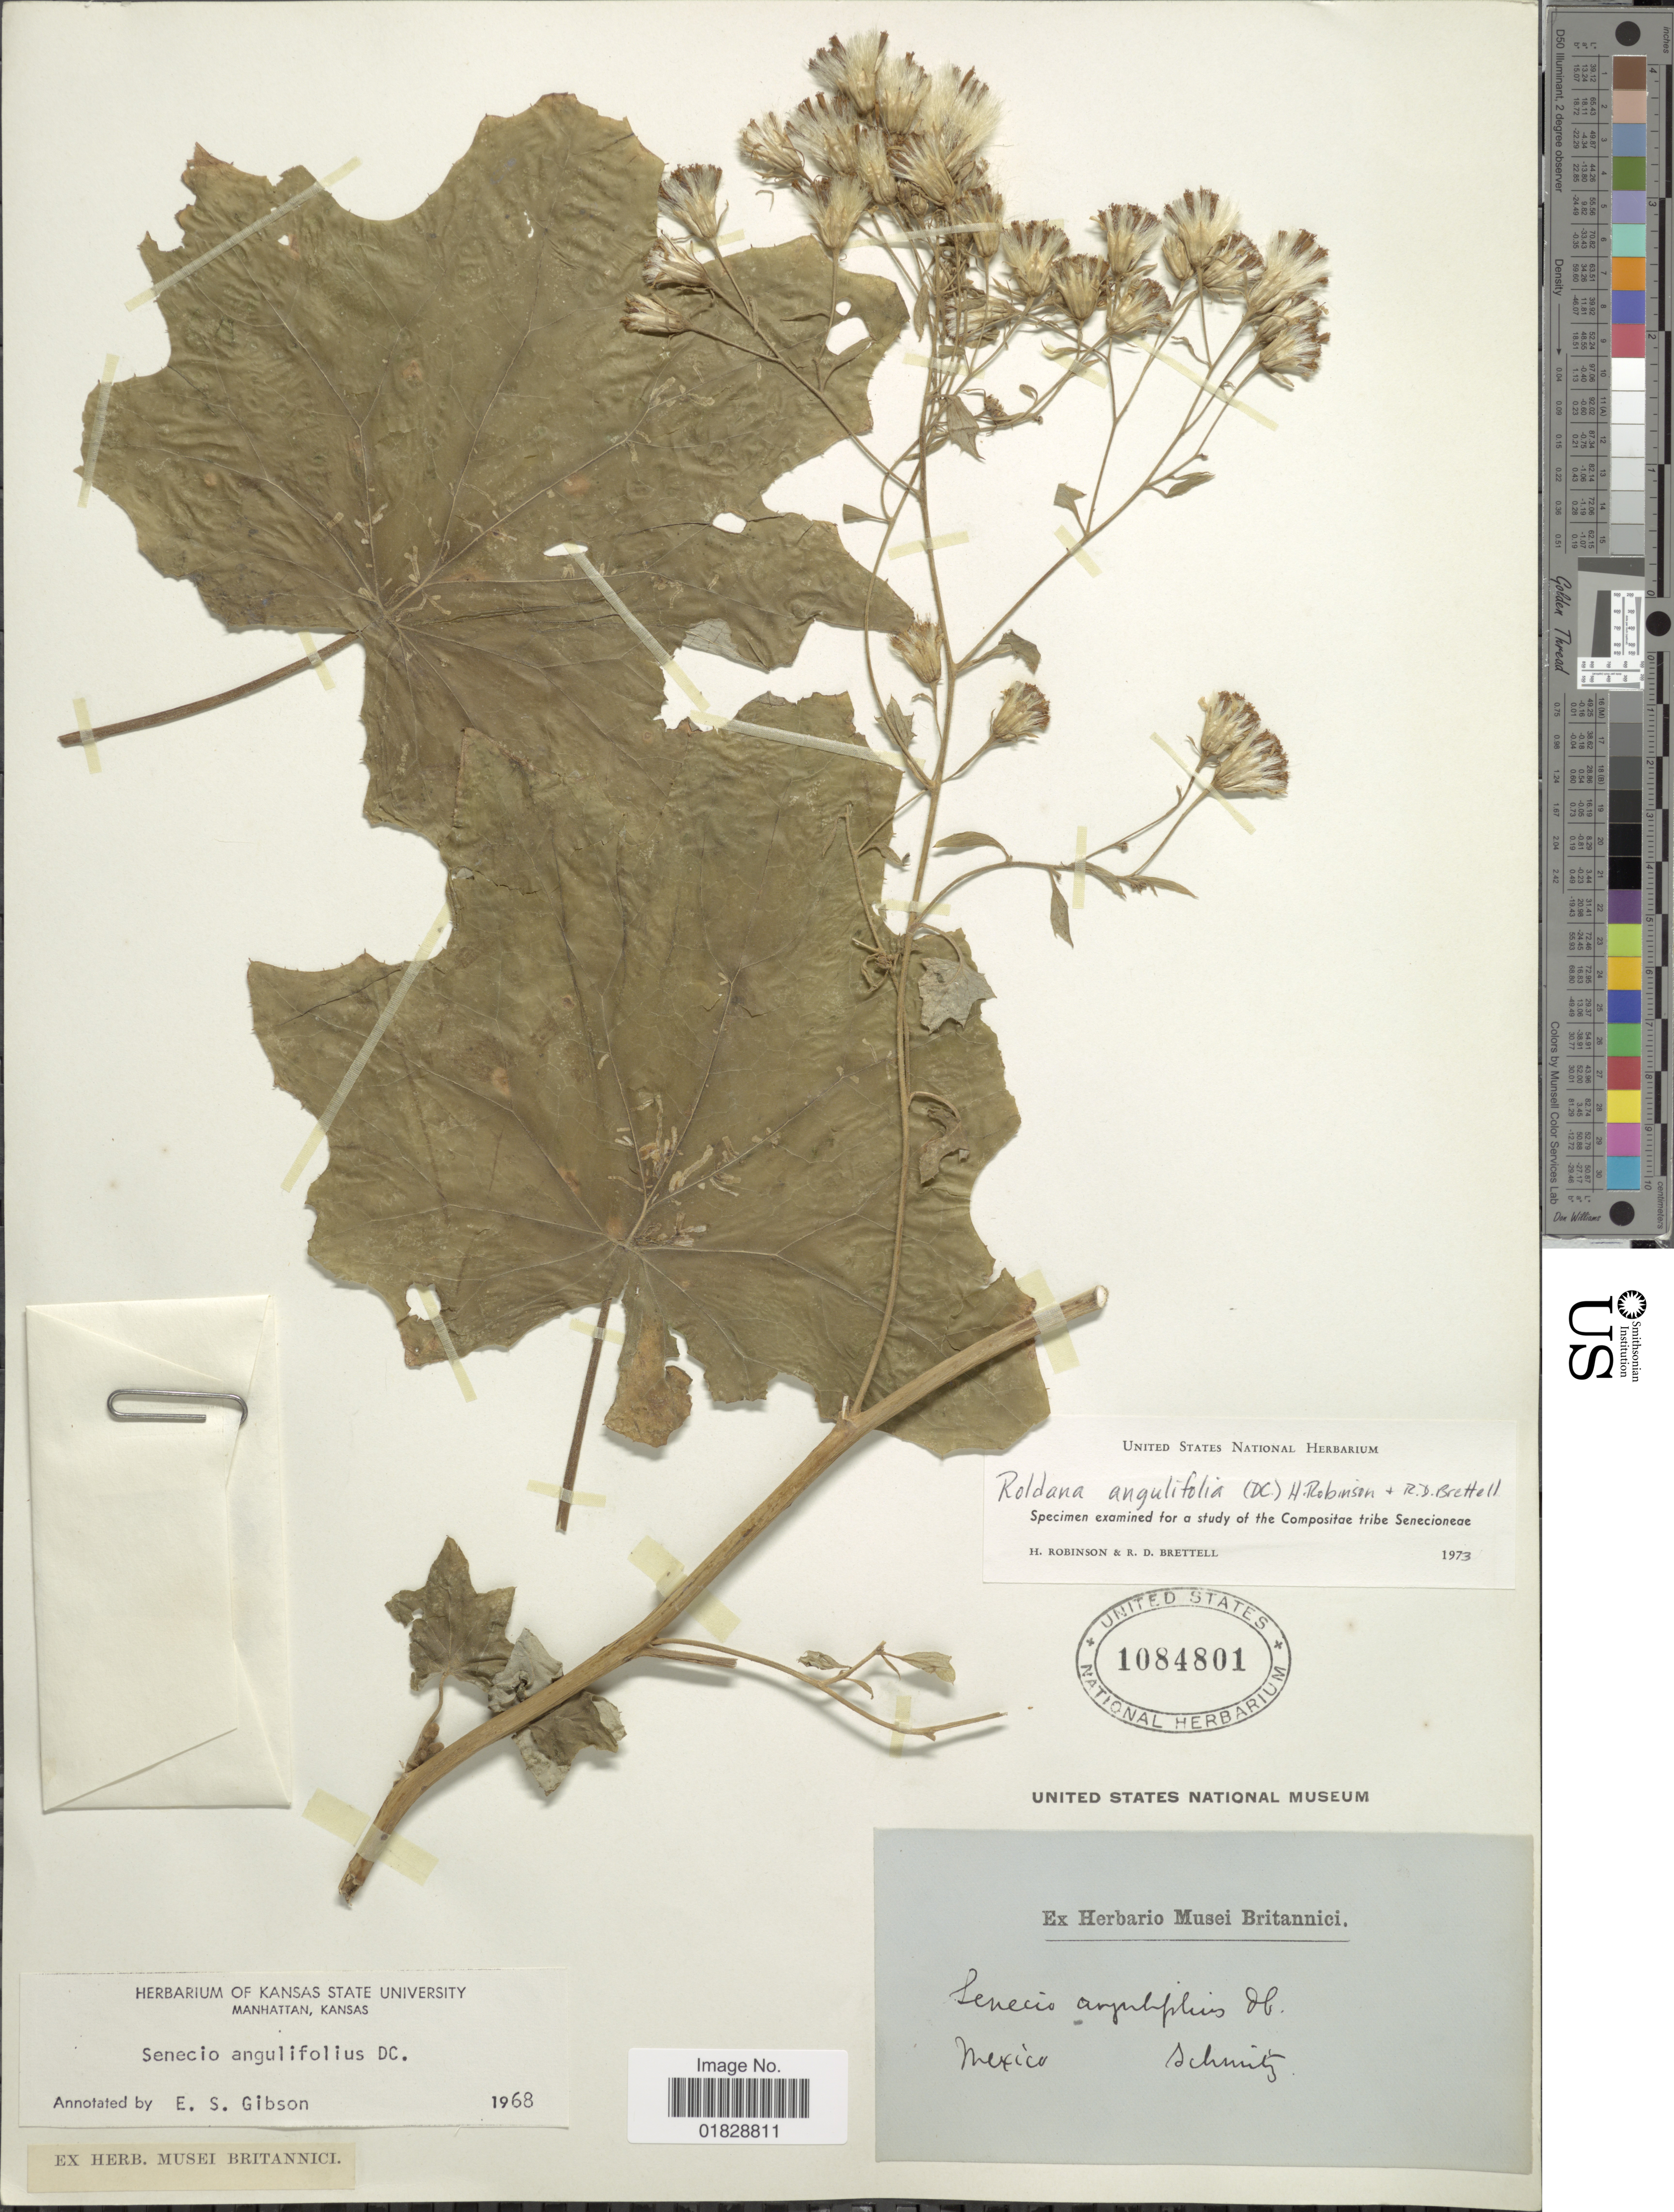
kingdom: Plantae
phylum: Tracheophyta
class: Magnoliopsida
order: Asterales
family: Asteraceae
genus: Roldana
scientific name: Roldana angulifolia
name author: (DC.) H. Rob. & Brettell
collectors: -. Schmitz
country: Mexico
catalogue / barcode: US 1084801